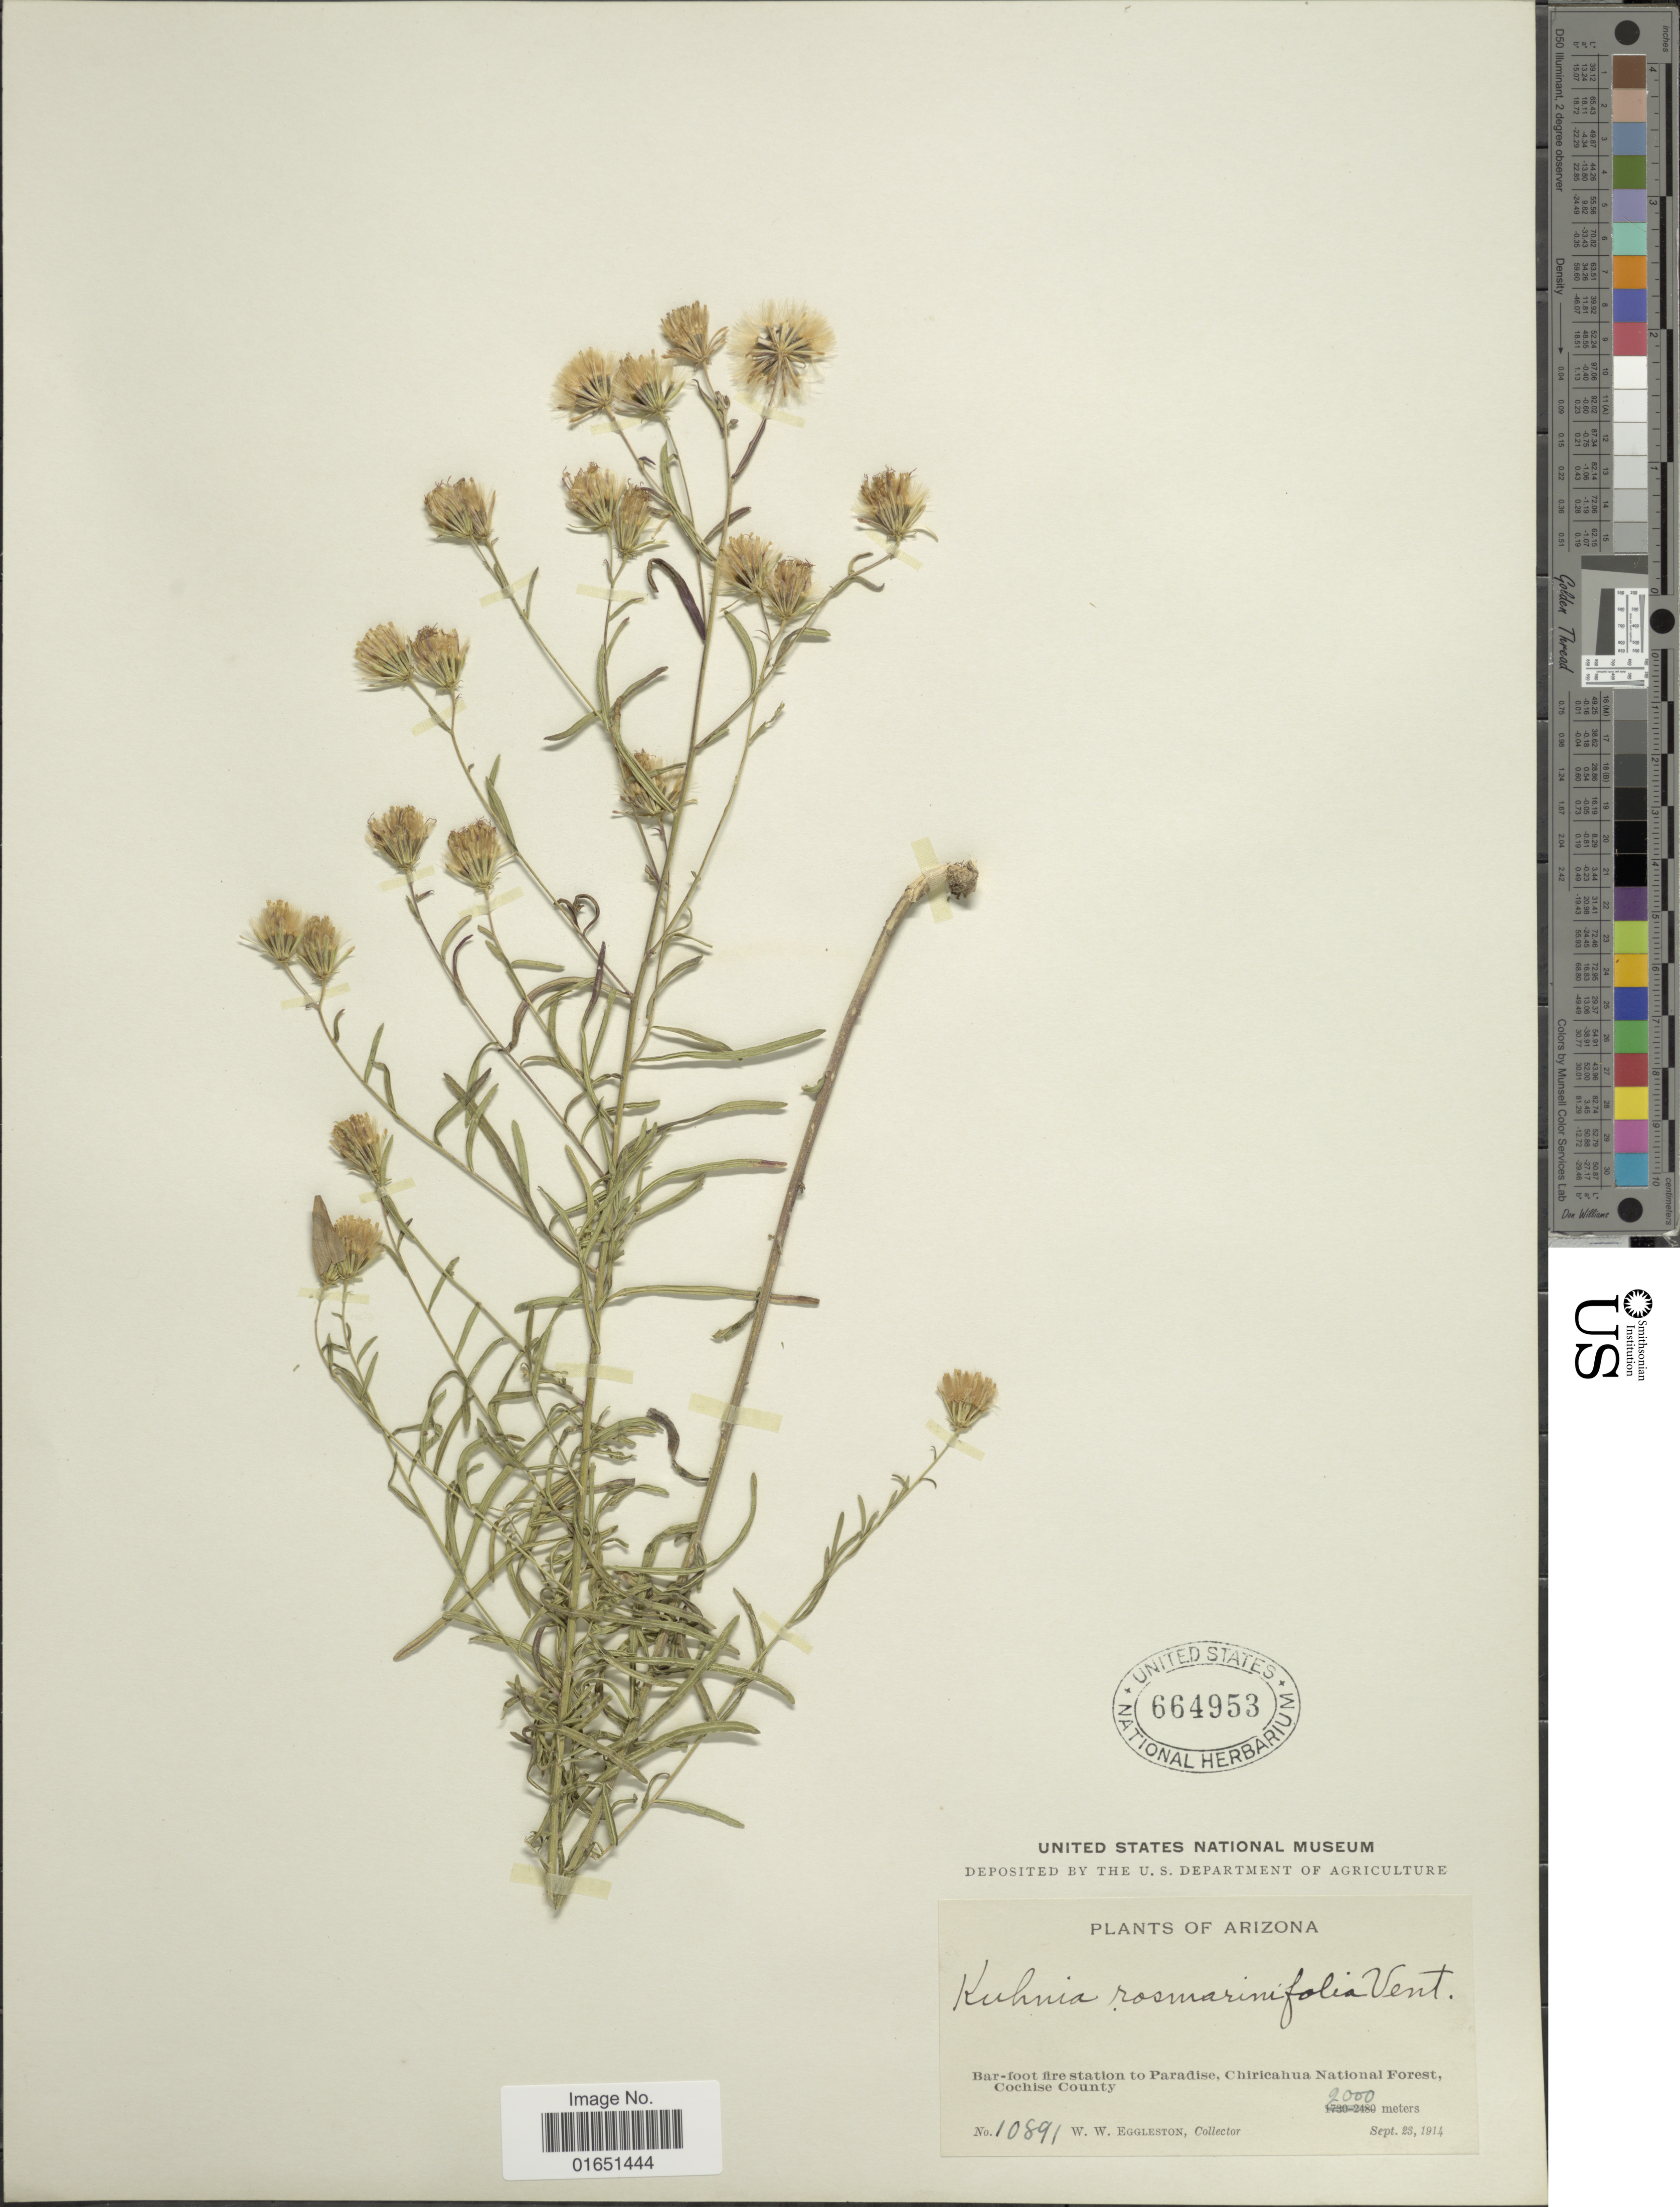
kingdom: Plantae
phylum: Tracheophyta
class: Magnoliopsida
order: Asterales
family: Asteraceae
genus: Brickellia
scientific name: Brickellia rosmarinifolia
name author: (Vent.) W.A. Weber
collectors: W. W. Eggleston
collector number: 10891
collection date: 1914-09-23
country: United States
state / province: Arizona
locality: Bar-foot fire station to Paradise, Chiricahua National Forest, Cochise County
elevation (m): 2000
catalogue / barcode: US 664953